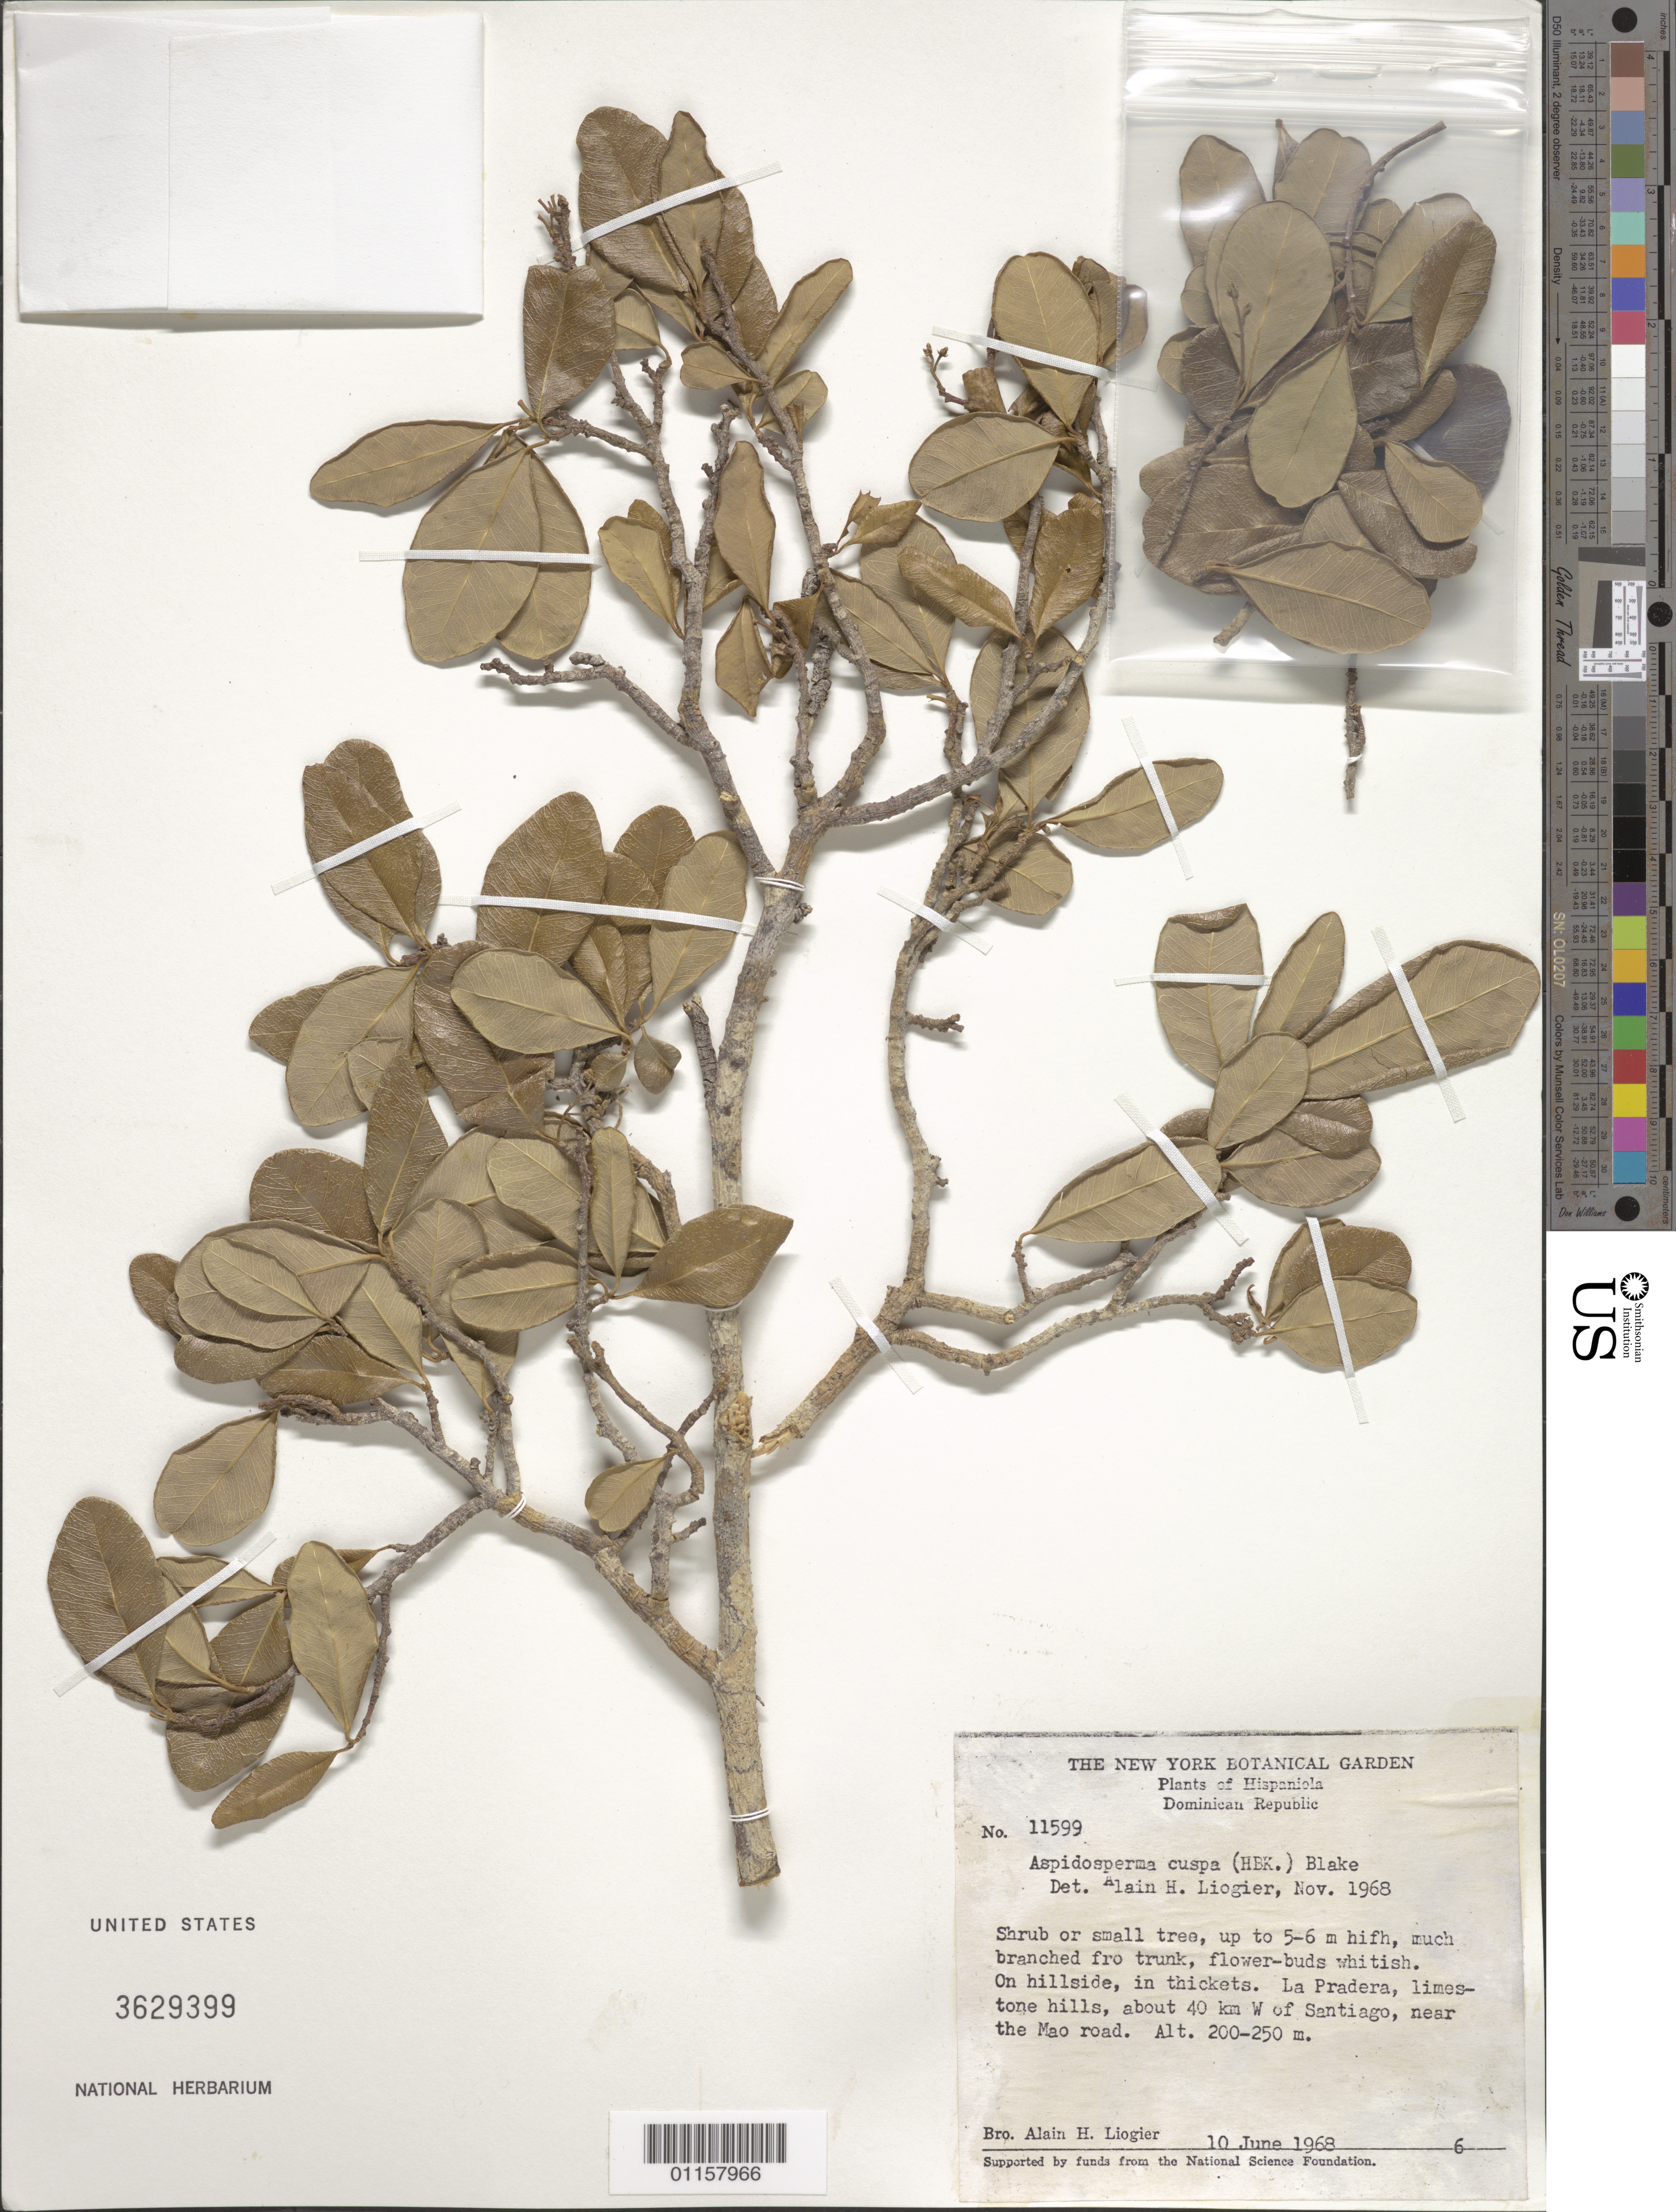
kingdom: Plantae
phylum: Tracheophyta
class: Magnoliopsida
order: Gentianales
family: Apocynaceae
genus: Aspidosperma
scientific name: Aspidosperma cuspa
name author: (Kunth) S.F. Blake ex Pittier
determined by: Liogier, Alain H.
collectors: A. H. Liogier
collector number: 11599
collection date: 1968-06-10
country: Dominican Republic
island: Hispaniola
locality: La Pradera, about 40 km W of Santiago, near the Mao Road.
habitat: Limestone hills. On hillside, in thickets.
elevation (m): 200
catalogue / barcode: US 3629399